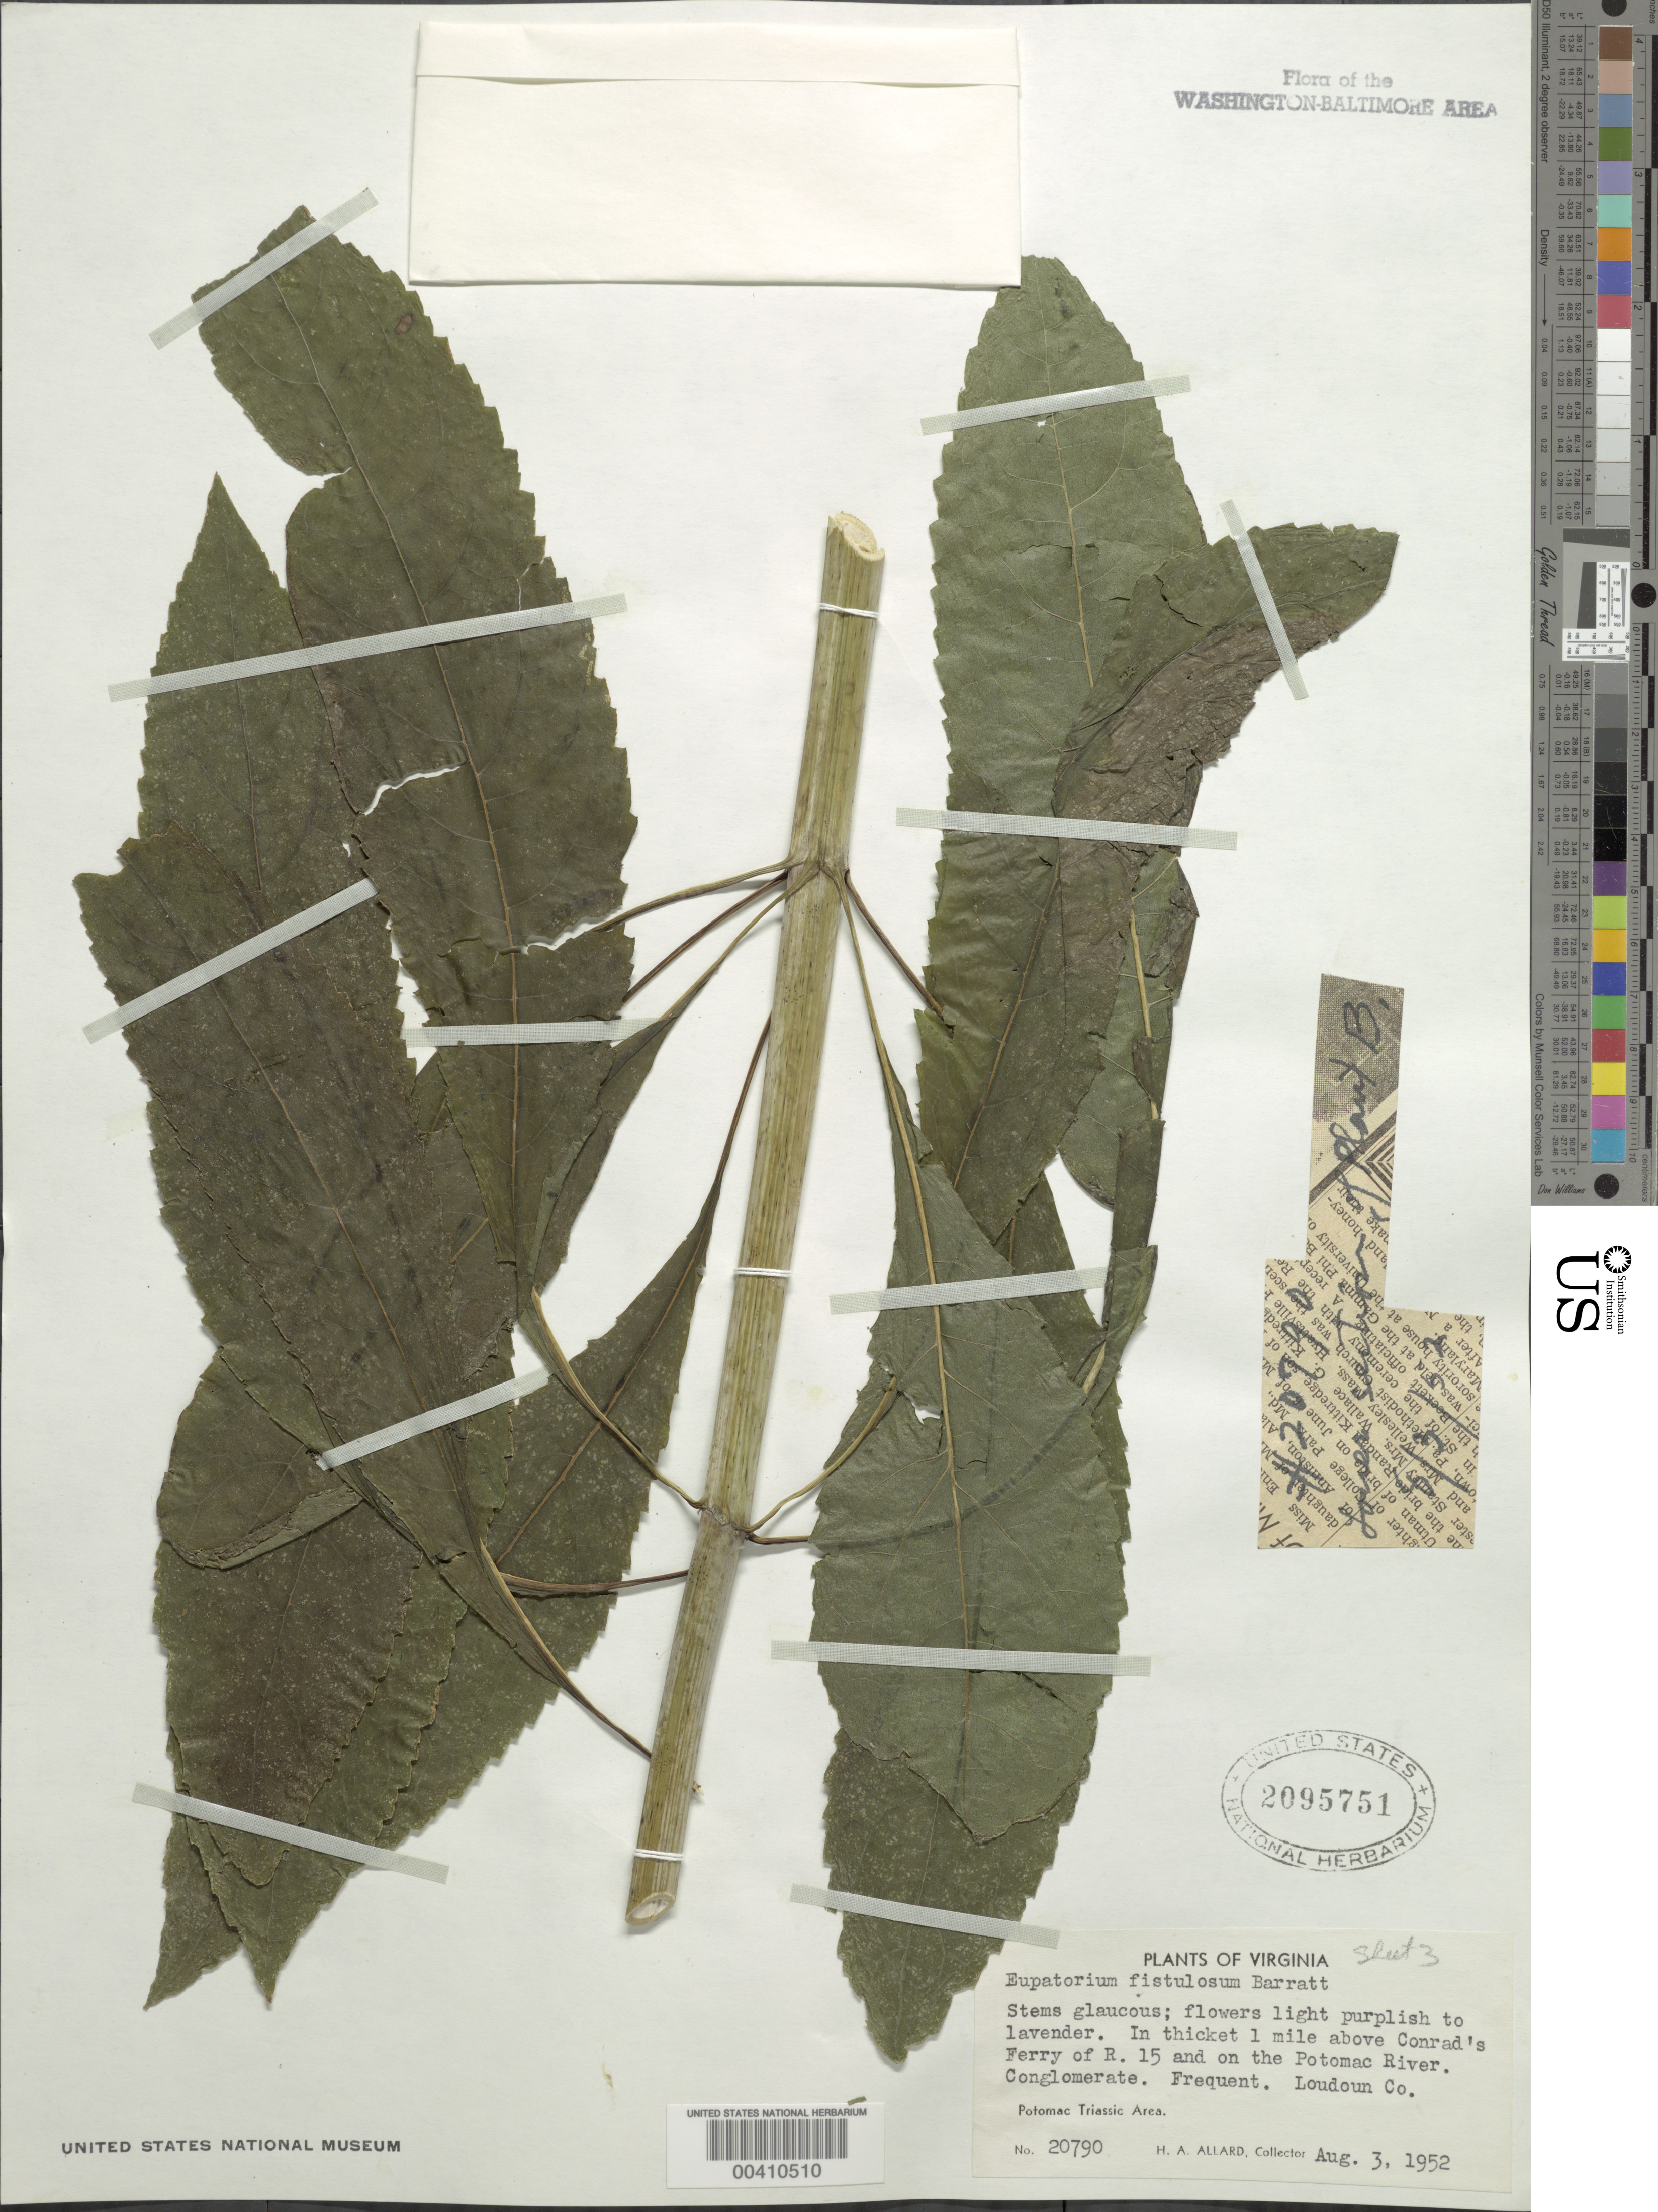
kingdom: Plantae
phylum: Tracheophyta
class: Magnoliopsida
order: Asterales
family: Asteraceae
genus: Eupatorium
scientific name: Eupatorium fistulosum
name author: Barratt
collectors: H. A. Allard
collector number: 20790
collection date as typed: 03 Aug 1952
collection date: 1952-08-03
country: United States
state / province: Virginia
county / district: Loudoun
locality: Above Conrad's Ferry off Rt. 15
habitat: In thicket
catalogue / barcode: US 2095751